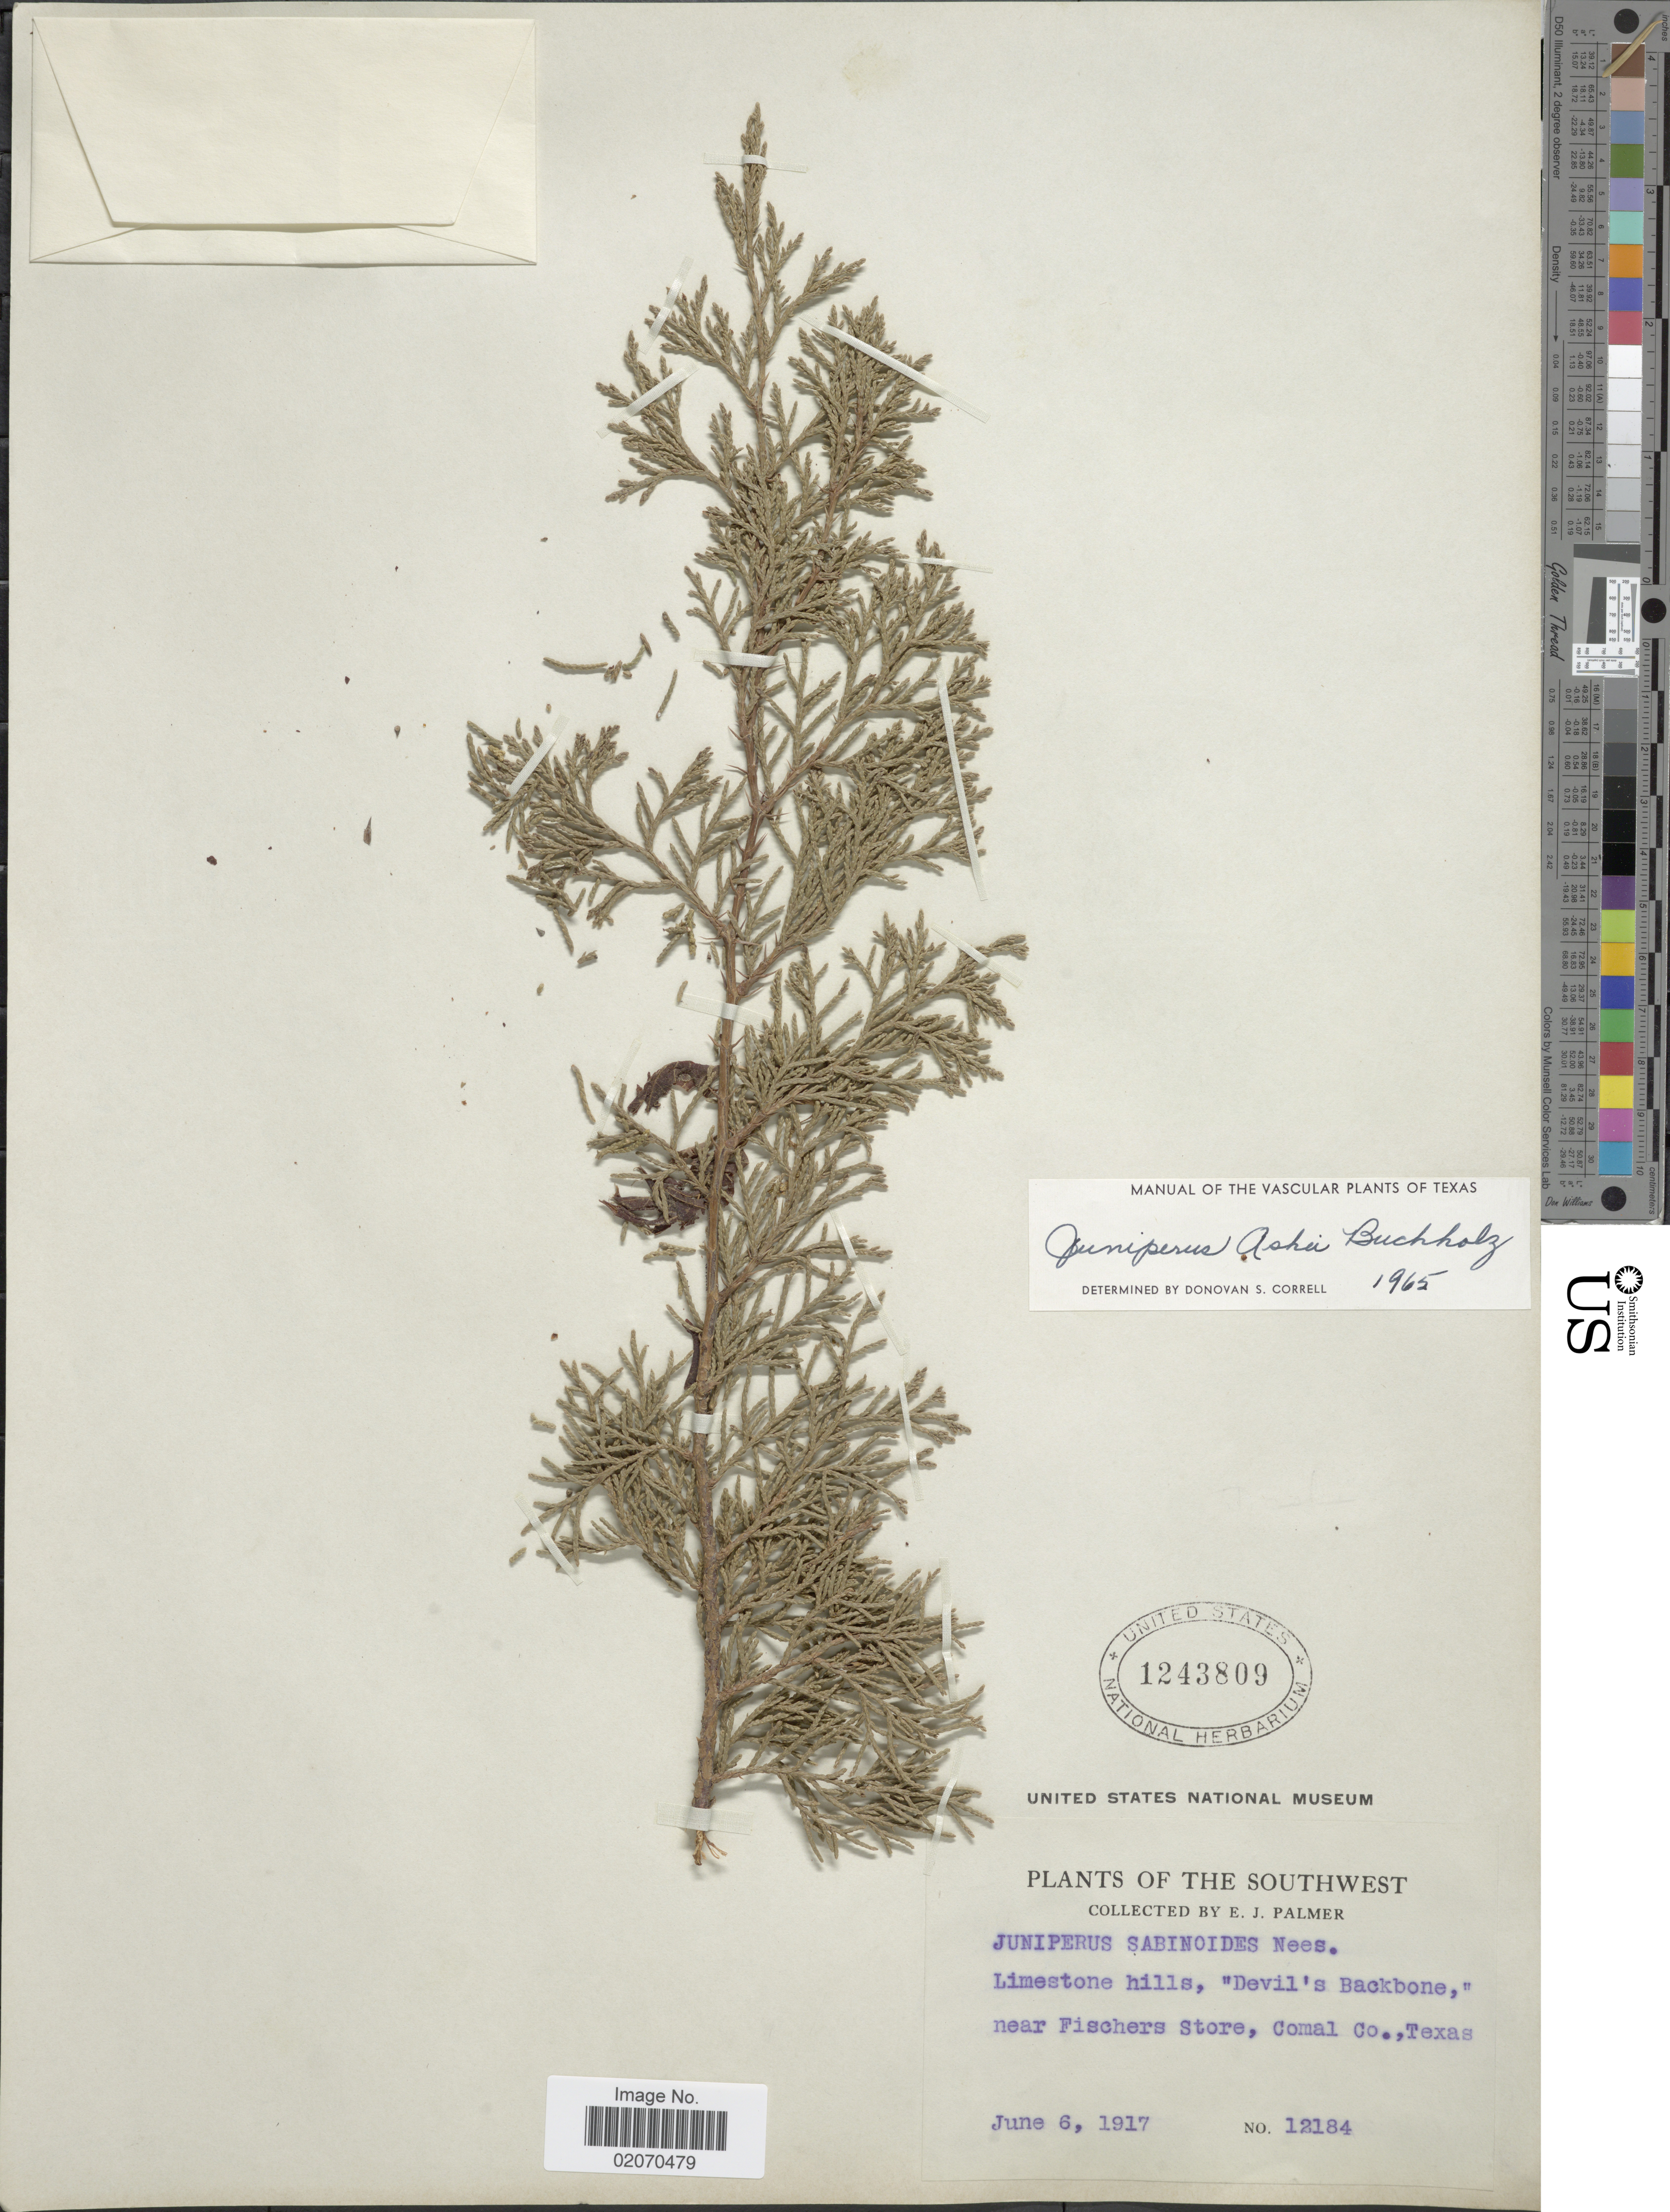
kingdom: Plantae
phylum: Tracheophyta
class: Pinopsida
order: Pinales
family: Cupressaceae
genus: Juniperus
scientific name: Juniperus ashei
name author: J. Buchholz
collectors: E. J. Palmer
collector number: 12184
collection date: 1917-06-06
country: United States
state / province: Texas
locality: Nearv Fischers Store, Comal Co. Southwest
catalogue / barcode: US 1243809